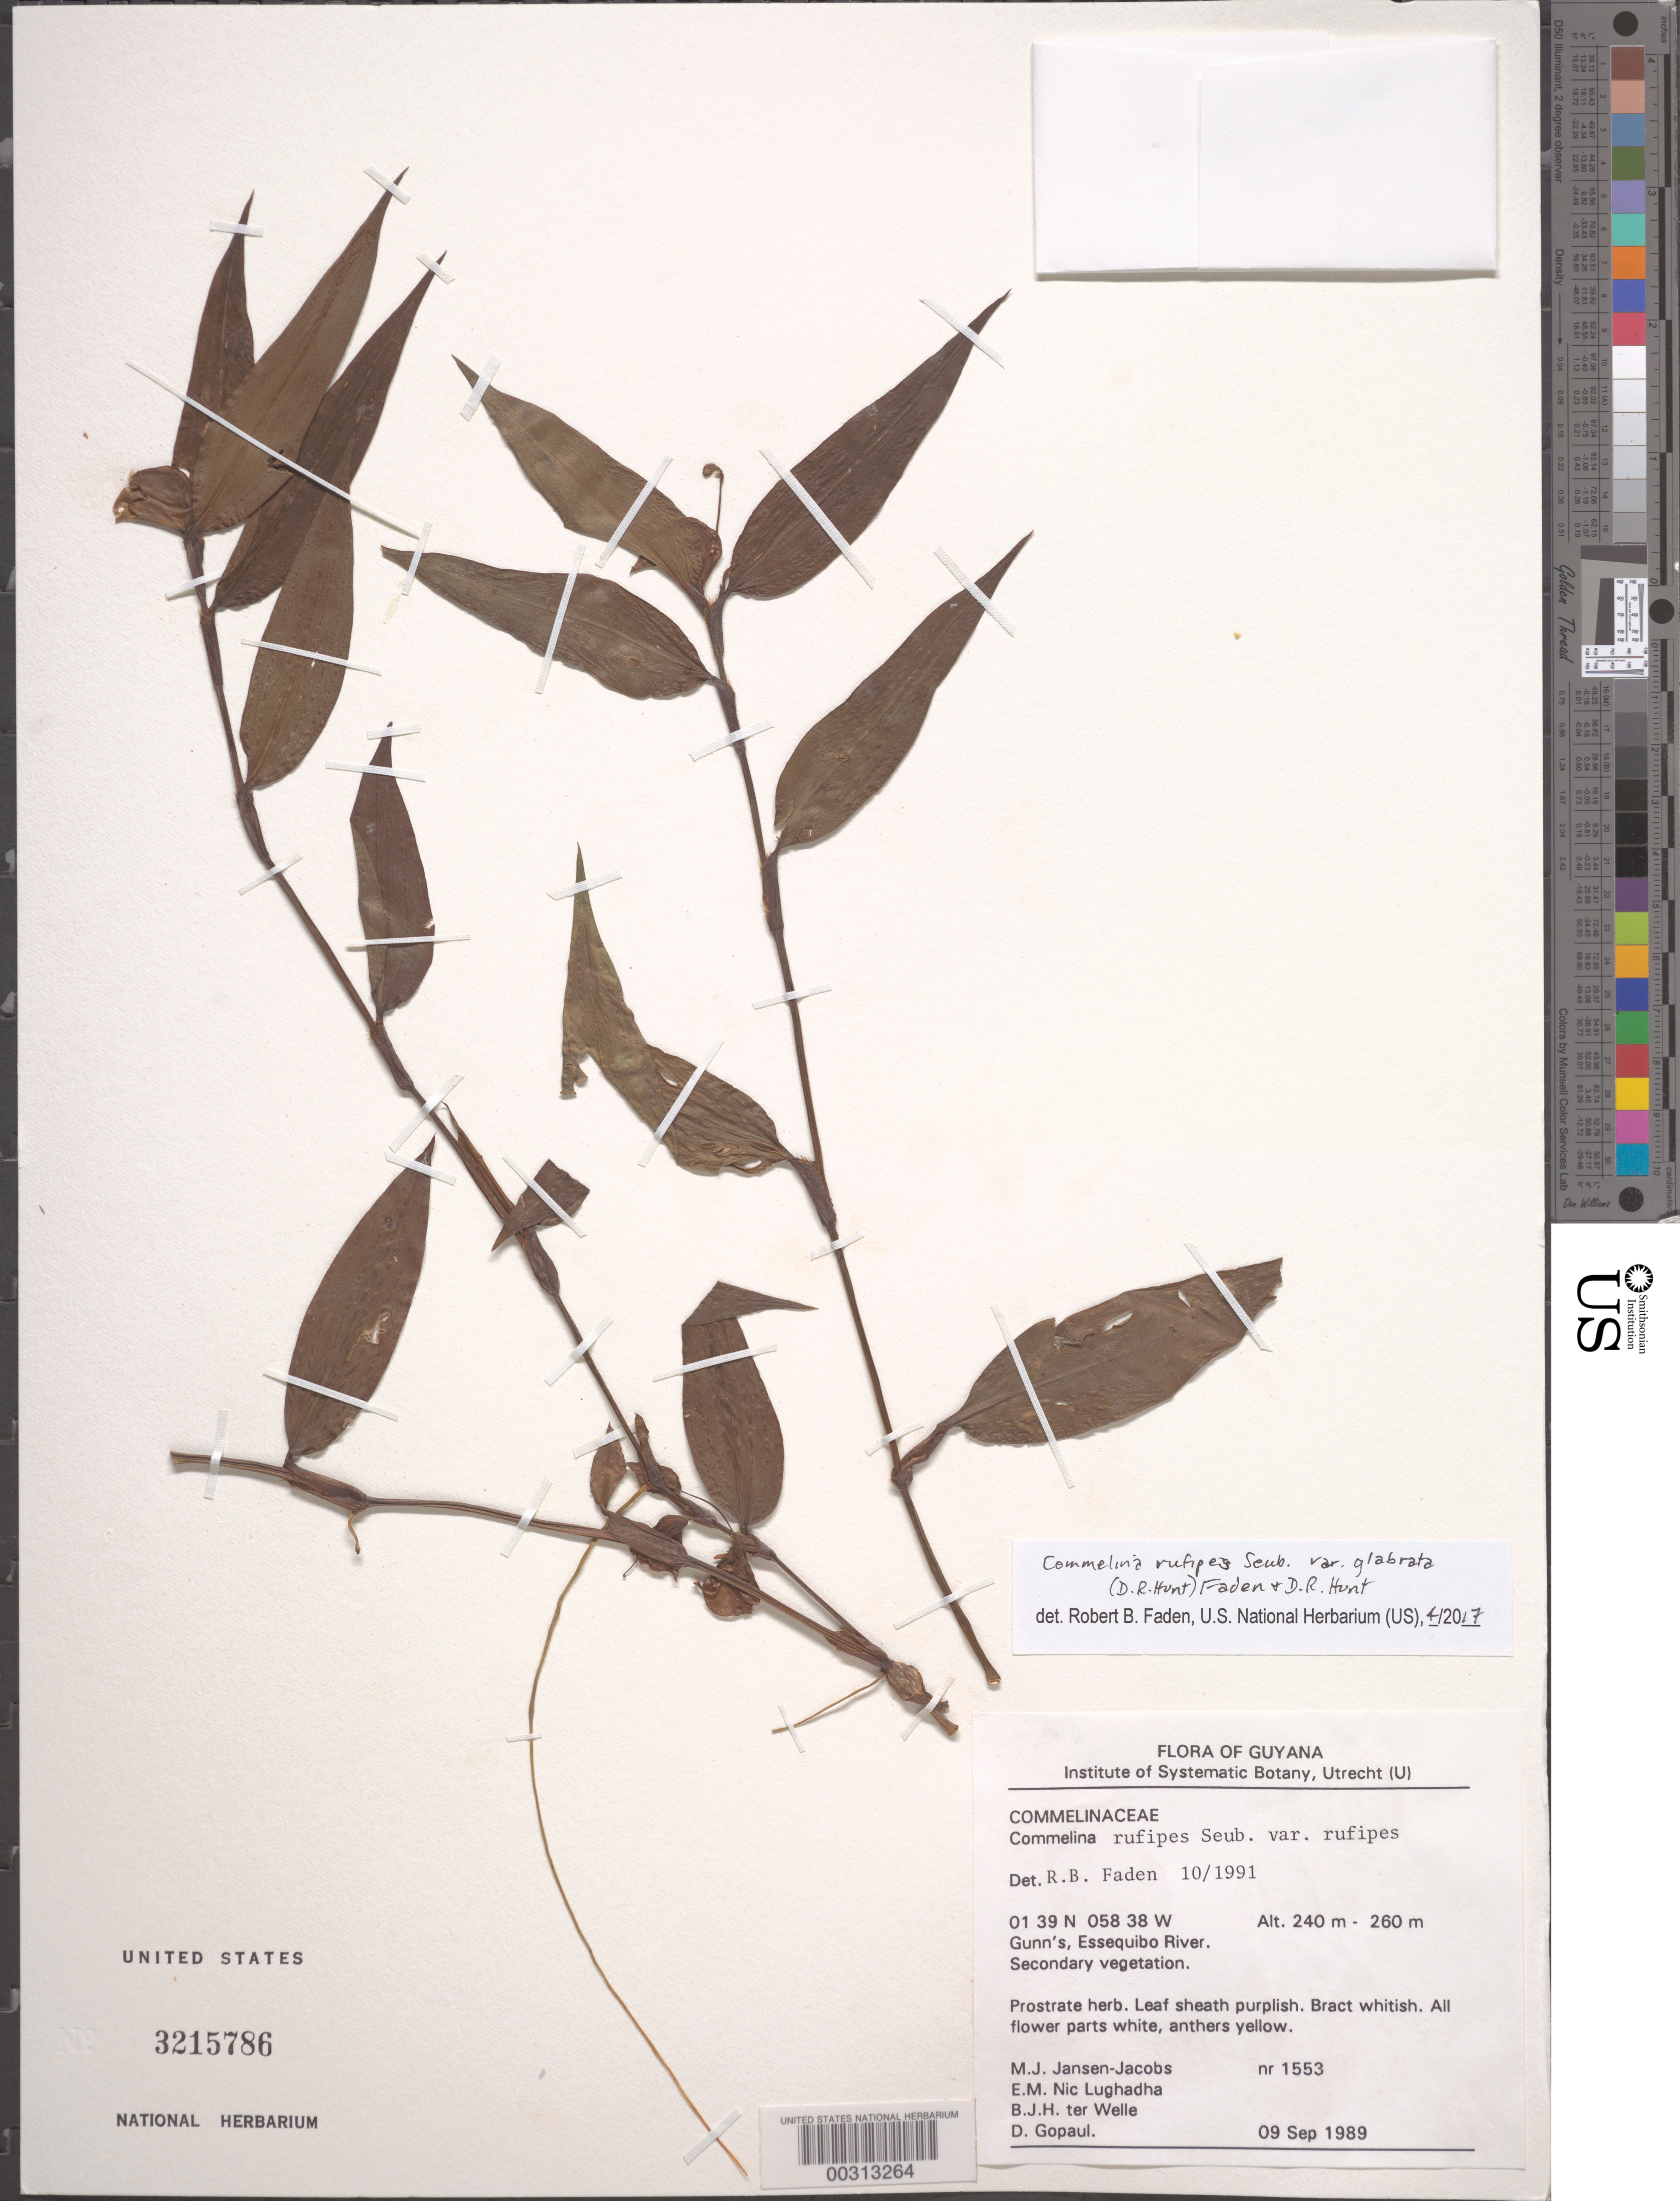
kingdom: Plantae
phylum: Tracheophyta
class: Liliopsida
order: Commelinales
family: Commelinaceae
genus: Commelina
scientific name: Commelina rufipes var. glabrata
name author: (D.R. Hunt) Faden & D.R. Hunt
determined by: Faden, Robert B., (US), Smithsonian Institution - National Museum of Natural History (UNITED STATES)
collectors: M. J. Jansen-Jacobs, E. Nic Lughadha, B. Welle & D. Gopaul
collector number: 1553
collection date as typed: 09 Sep 1989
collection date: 1989-09-09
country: Guyana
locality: Gunn's, essequibo river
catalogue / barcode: US 3215786